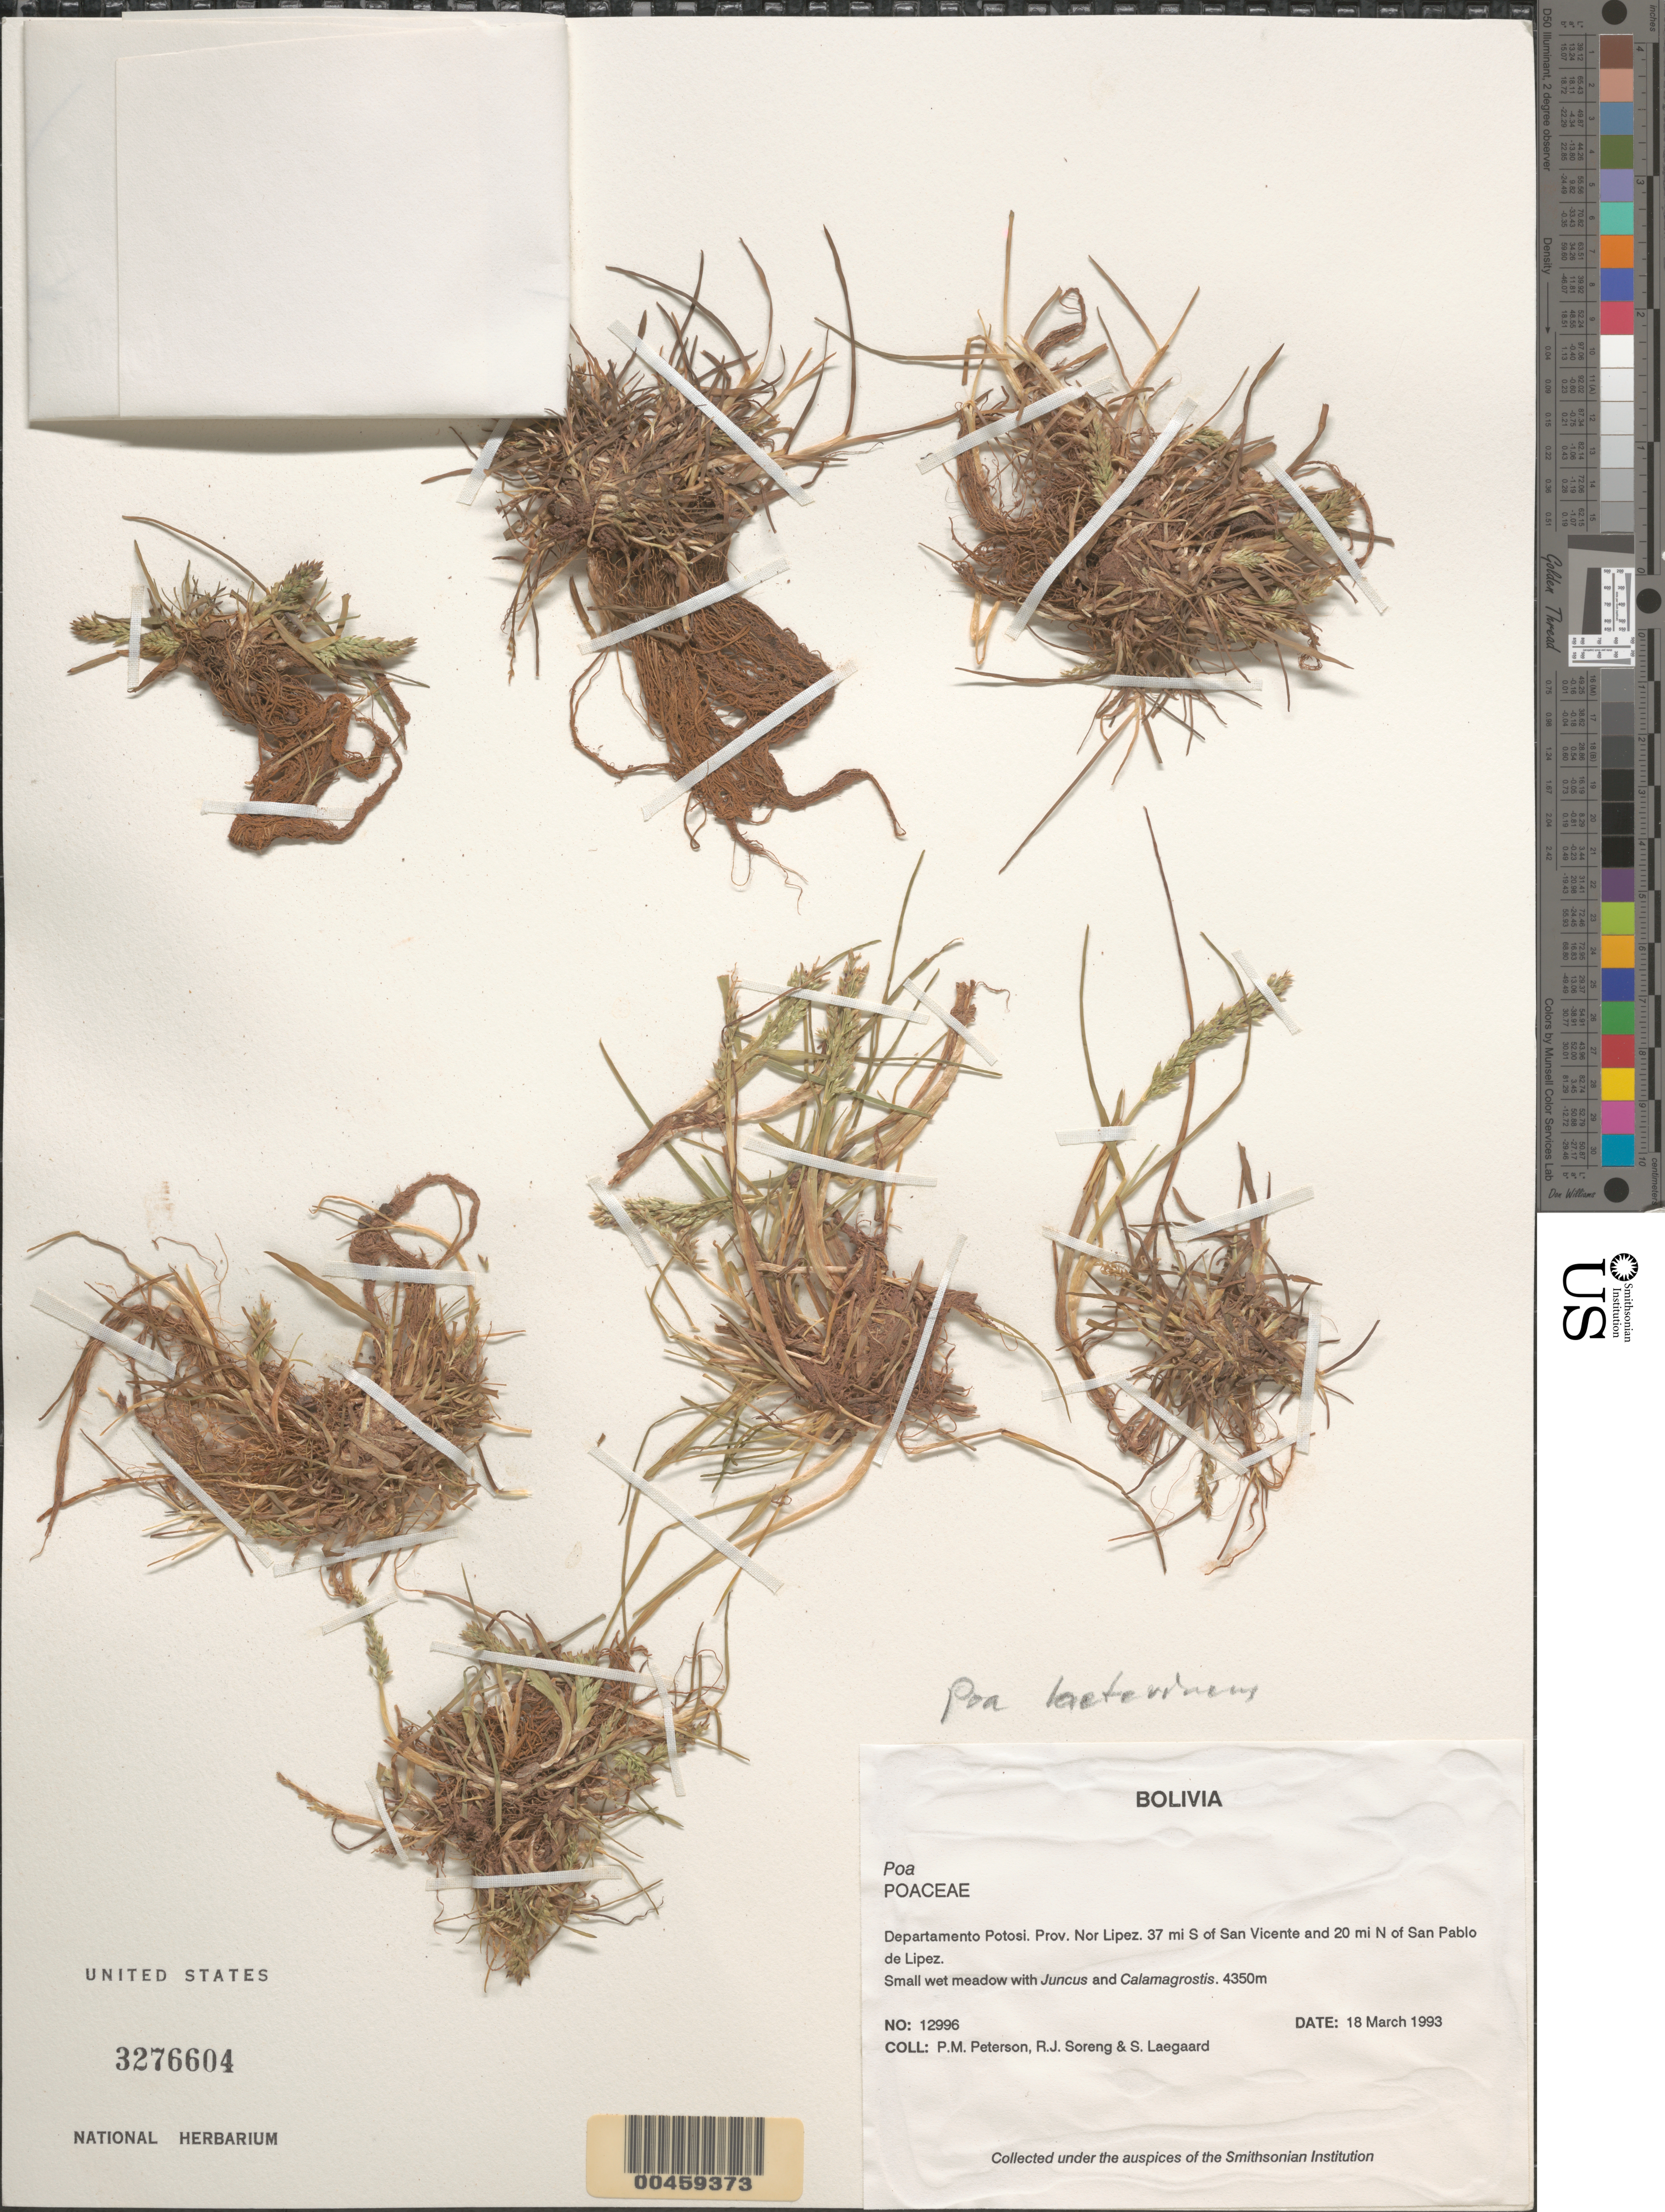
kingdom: Plantae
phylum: Tracheophyta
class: Liliopsida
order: Poales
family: Poaceae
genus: Poa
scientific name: Poa laetevirens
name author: R.E. Fr.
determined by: Soreng, Robert J., Research Associate (BOT), Smithsonian Institution - National Museum of Natural History (UNITED STATES)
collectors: P. M. Peterson, R. J. Soreng & S. Lægaard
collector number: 12996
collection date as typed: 18 Mar 1993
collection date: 1993-03-18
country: Bolivia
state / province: Potosí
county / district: Nor Lípez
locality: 14 mi S of San Vicente and 43 mi N of San Pablo de Lipez.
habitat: Small wet meadow with Juncus and Calamagrostis.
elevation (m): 4350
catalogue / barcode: US 3276604